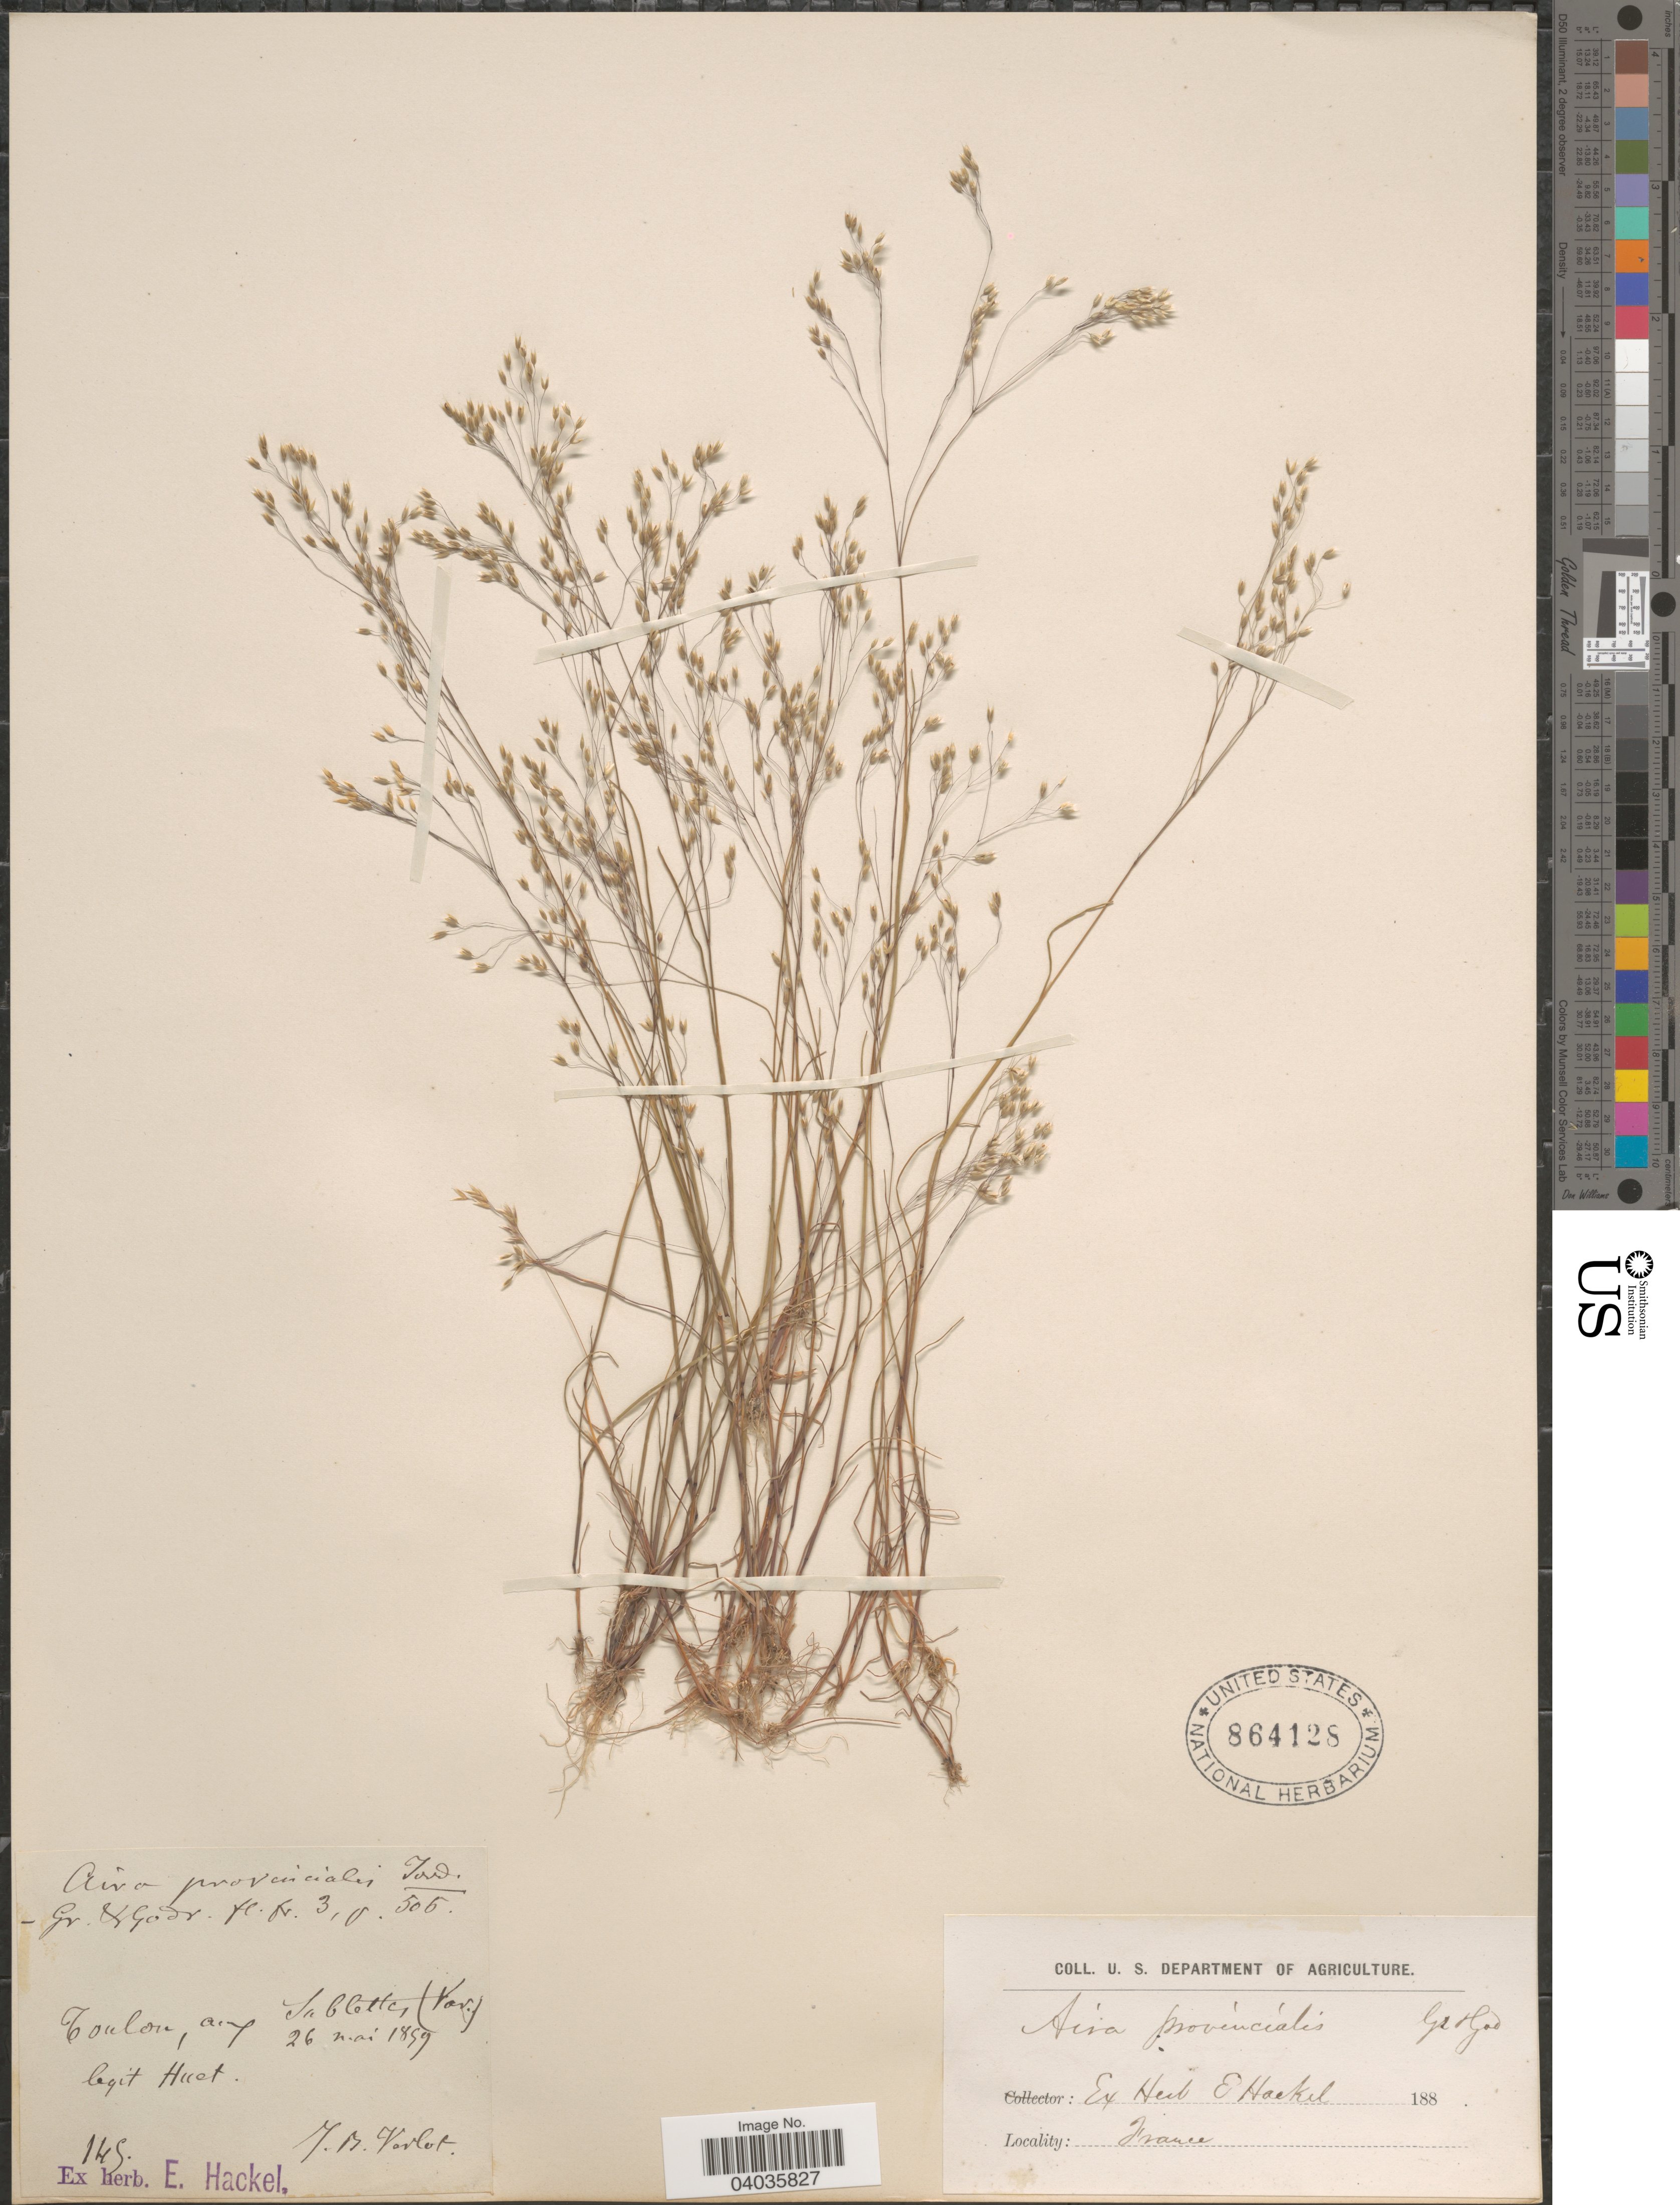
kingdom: Plantae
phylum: Tracheophyta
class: Liliopsida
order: Poales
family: Poaceae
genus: Aira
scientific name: Aira provincialis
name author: Jord.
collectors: -. Huet & J. B. Verlot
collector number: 145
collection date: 1859-05-26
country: France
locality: Toulon, aux Sablet es (Var.).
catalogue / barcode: US 864128